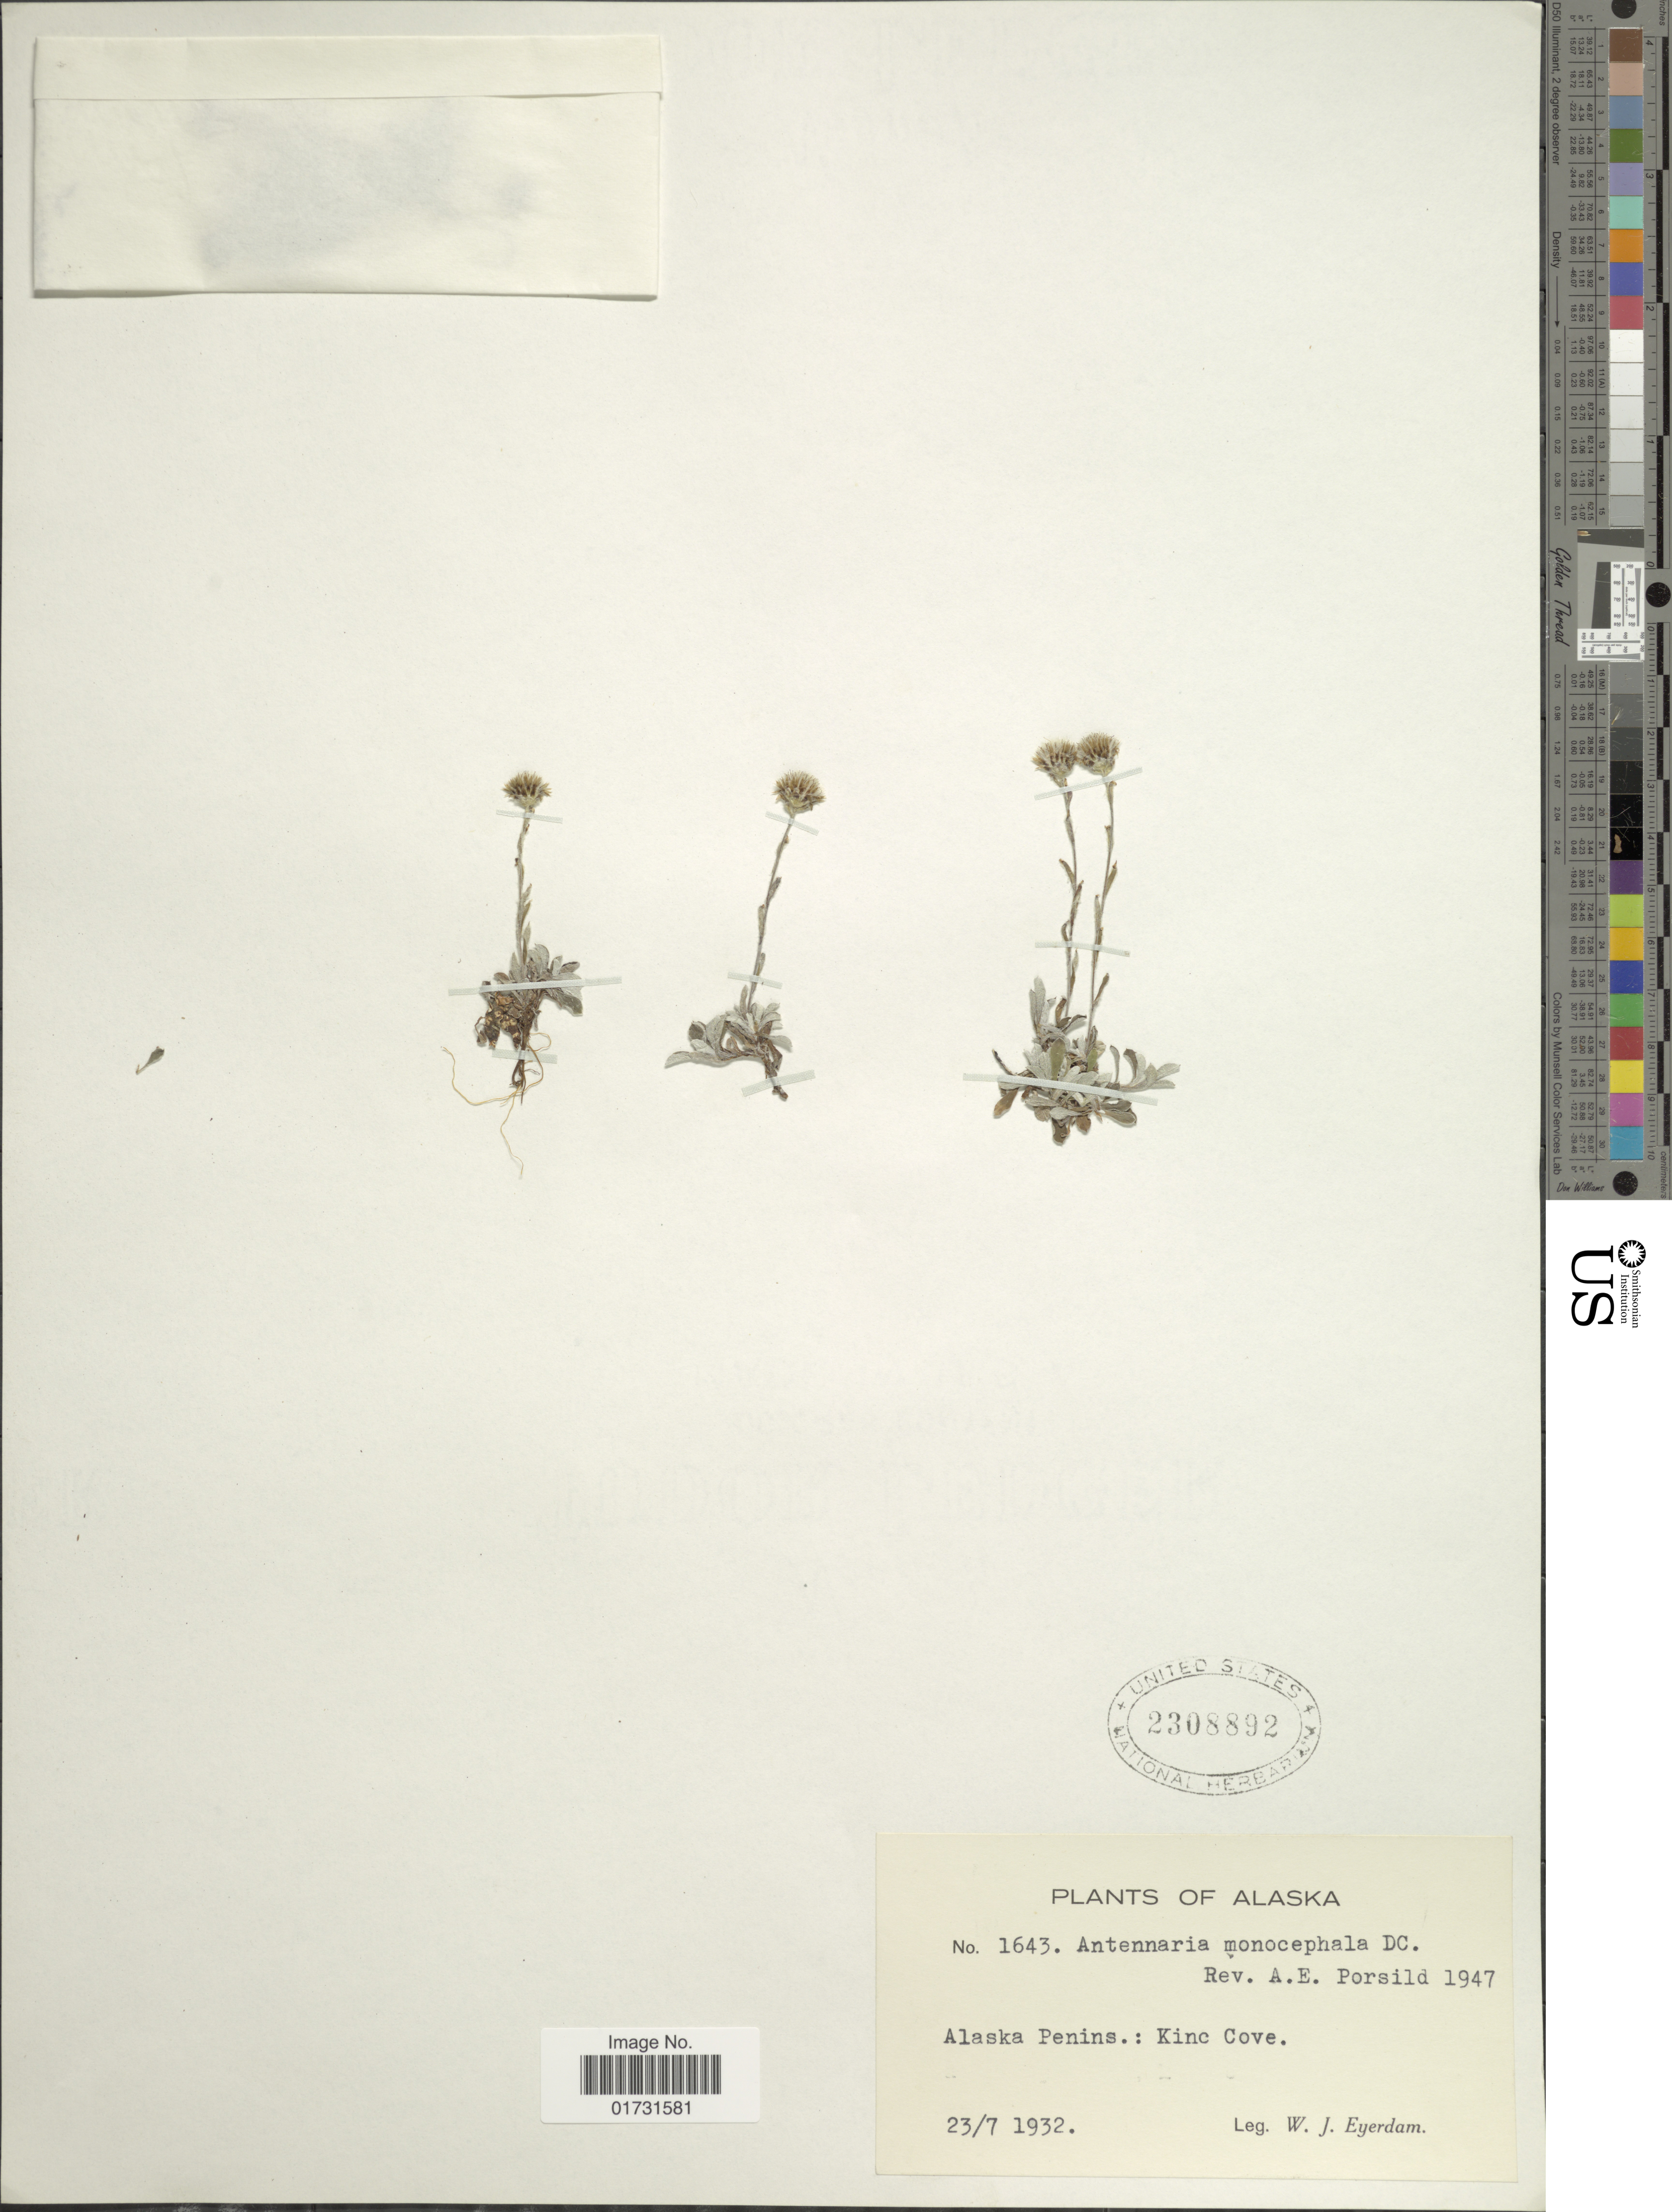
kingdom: Plantae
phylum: Tracheophyta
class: Magnoliopsida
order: Asterales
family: Asteraceae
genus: Antennaria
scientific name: Antennaria monocephala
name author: DC.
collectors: W. J. Eyerdam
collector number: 1643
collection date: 1932-07-23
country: United States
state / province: Alaska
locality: Alaska Penins.: Kinc Cove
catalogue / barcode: US 2308892